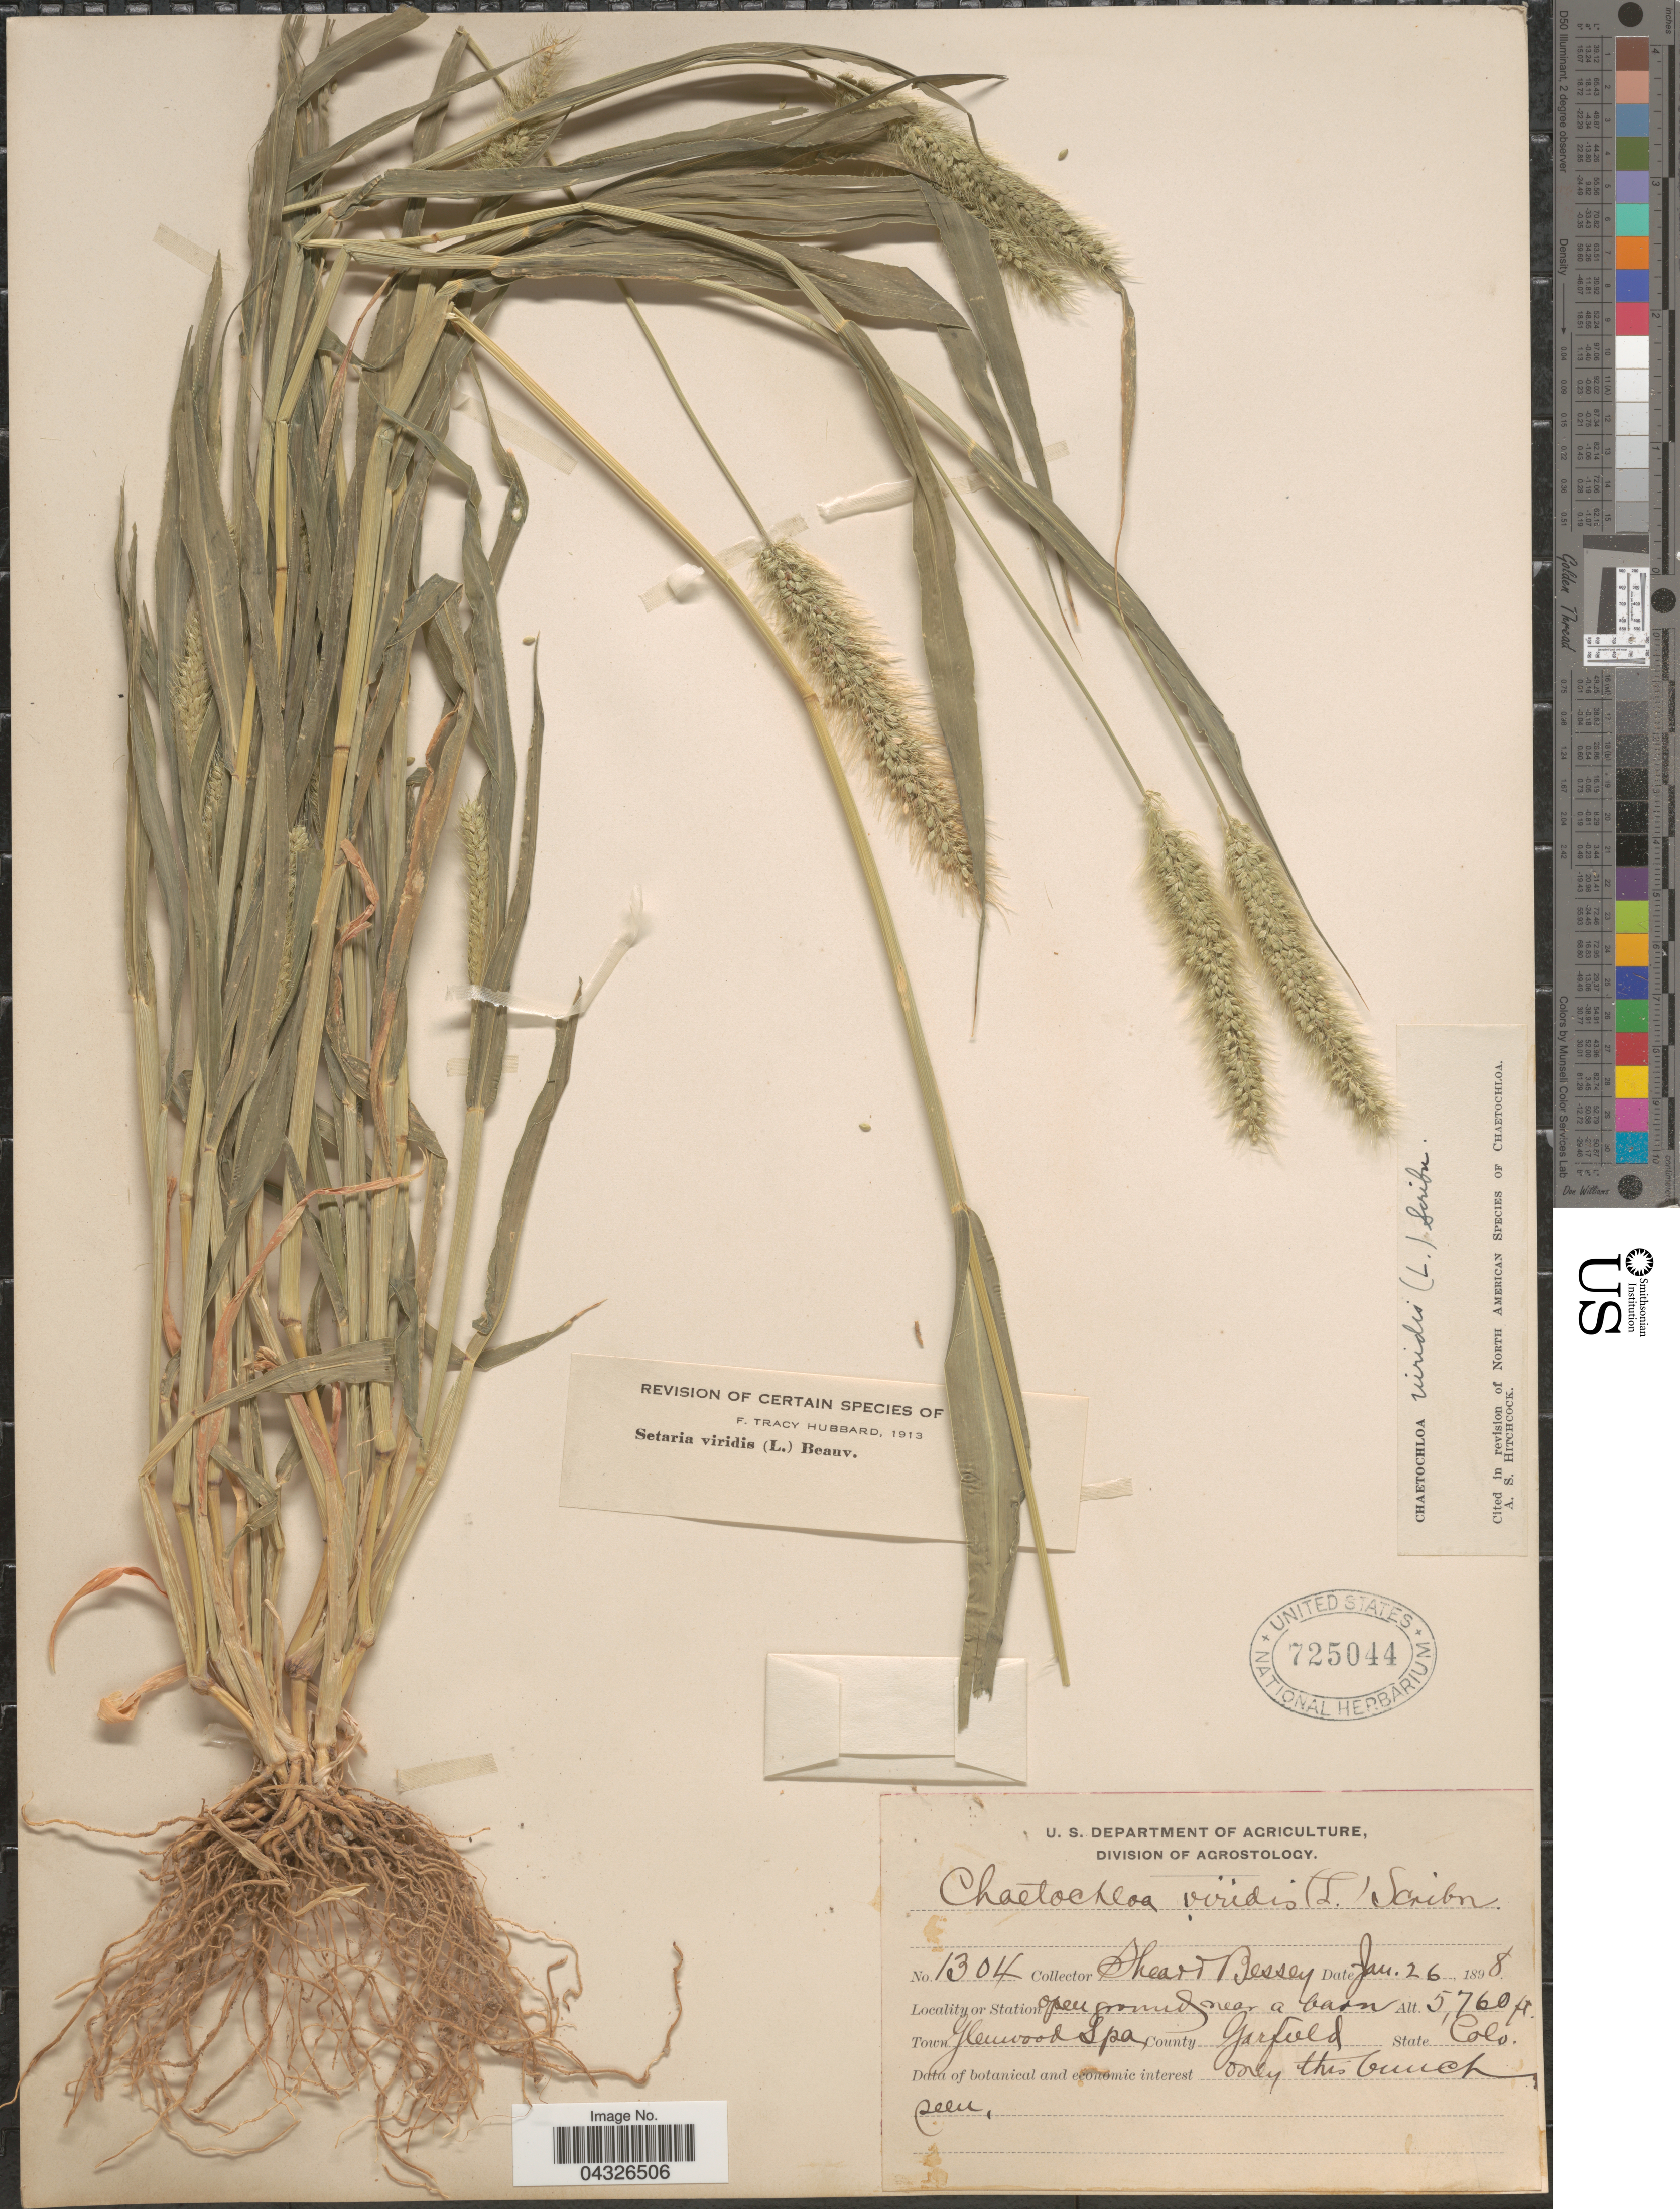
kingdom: Plantae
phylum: Tracheophyta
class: Liliopsida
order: Poales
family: Poaceae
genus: Setaria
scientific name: Setaria viridis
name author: (L.) P. Beauv.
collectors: -- Shear & -. Bessey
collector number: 1304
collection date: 1898-01-26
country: United States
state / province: Colorado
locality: Open ground near a barn. Town Glenwood Spa. County Garfield.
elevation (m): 1756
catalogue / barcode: US 725044